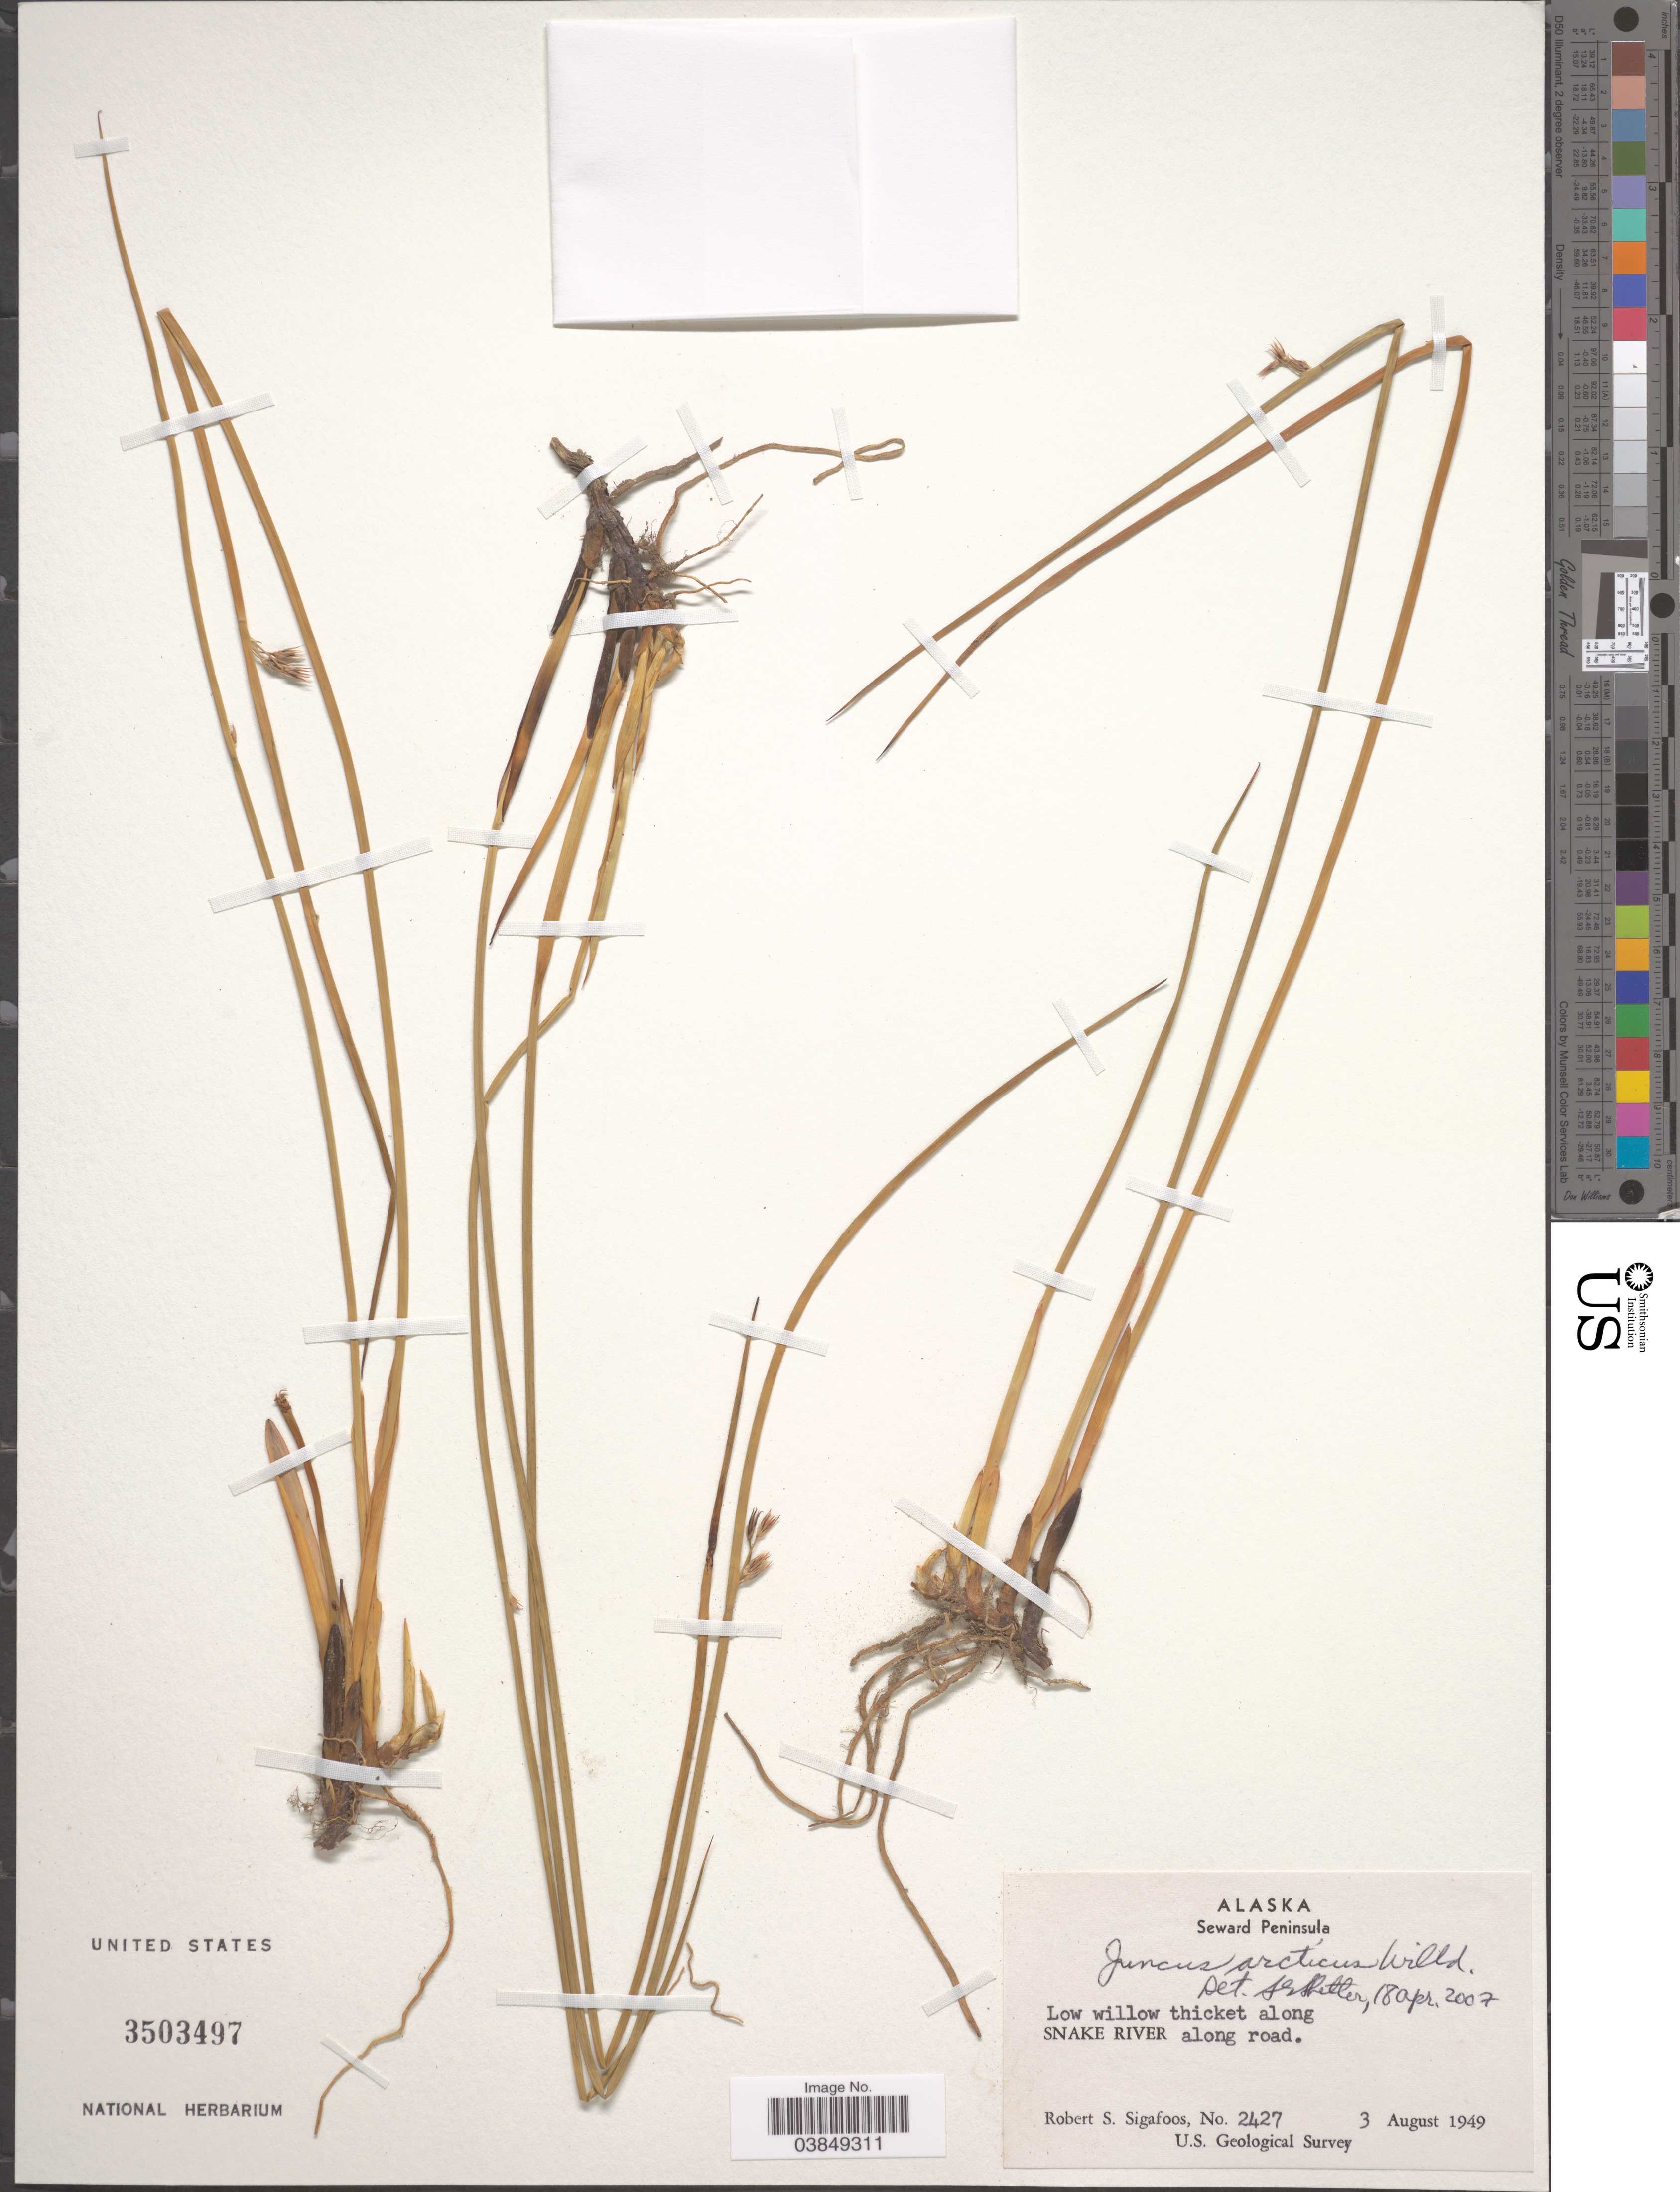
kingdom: Plantae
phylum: Tracheophyta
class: Liliopsida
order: Poales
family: Juncaceae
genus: Juncus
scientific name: Juncus arcticus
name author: Willd.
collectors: R. Sigafoos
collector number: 2427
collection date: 1949-08-03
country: United States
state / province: Alaska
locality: Seward Peninsula. Low willow thicket along Snake River along road.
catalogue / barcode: US 3503497